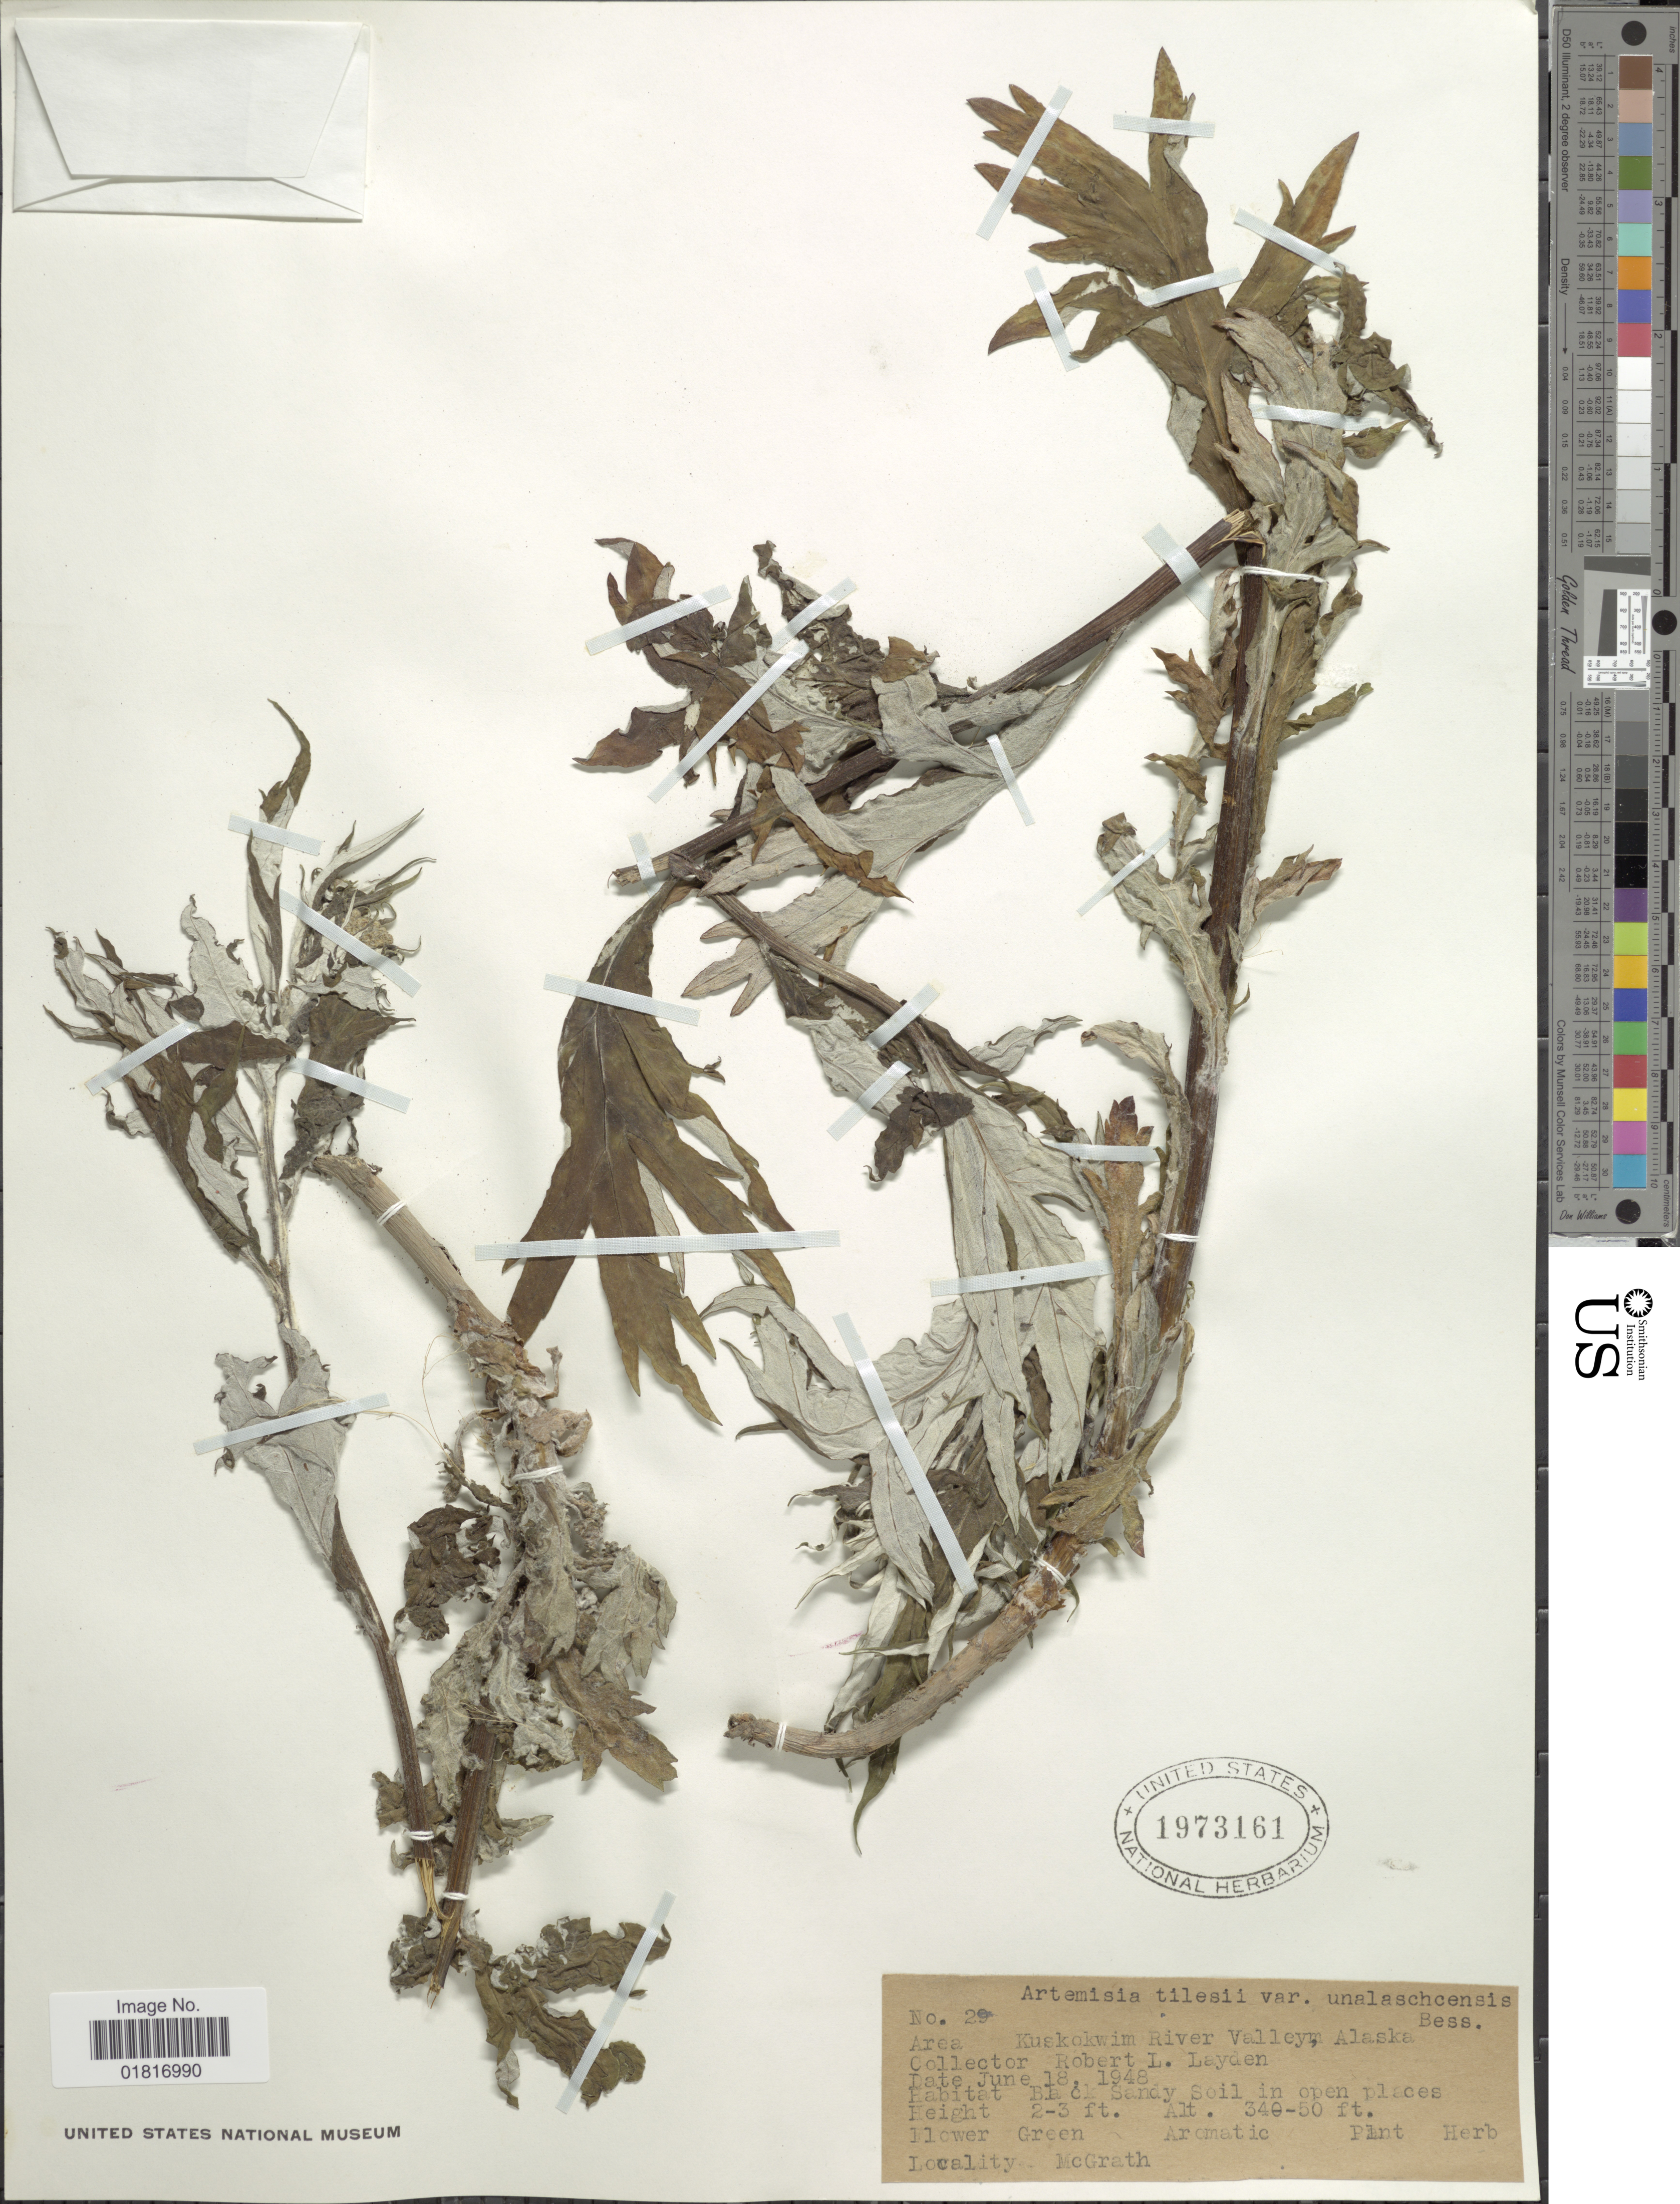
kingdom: Plantae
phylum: Tracheophyta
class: Magnoliopsida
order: Asterales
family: Asteraceae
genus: Artemisia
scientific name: Artemisia tilesii subsp. unalaschcensis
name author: (Besser) Hultén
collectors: R. Layden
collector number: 29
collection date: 1948-06-18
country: United States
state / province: Alaska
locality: Kuskokwim River Valley, McGrath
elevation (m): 10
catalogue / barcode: US 1973161